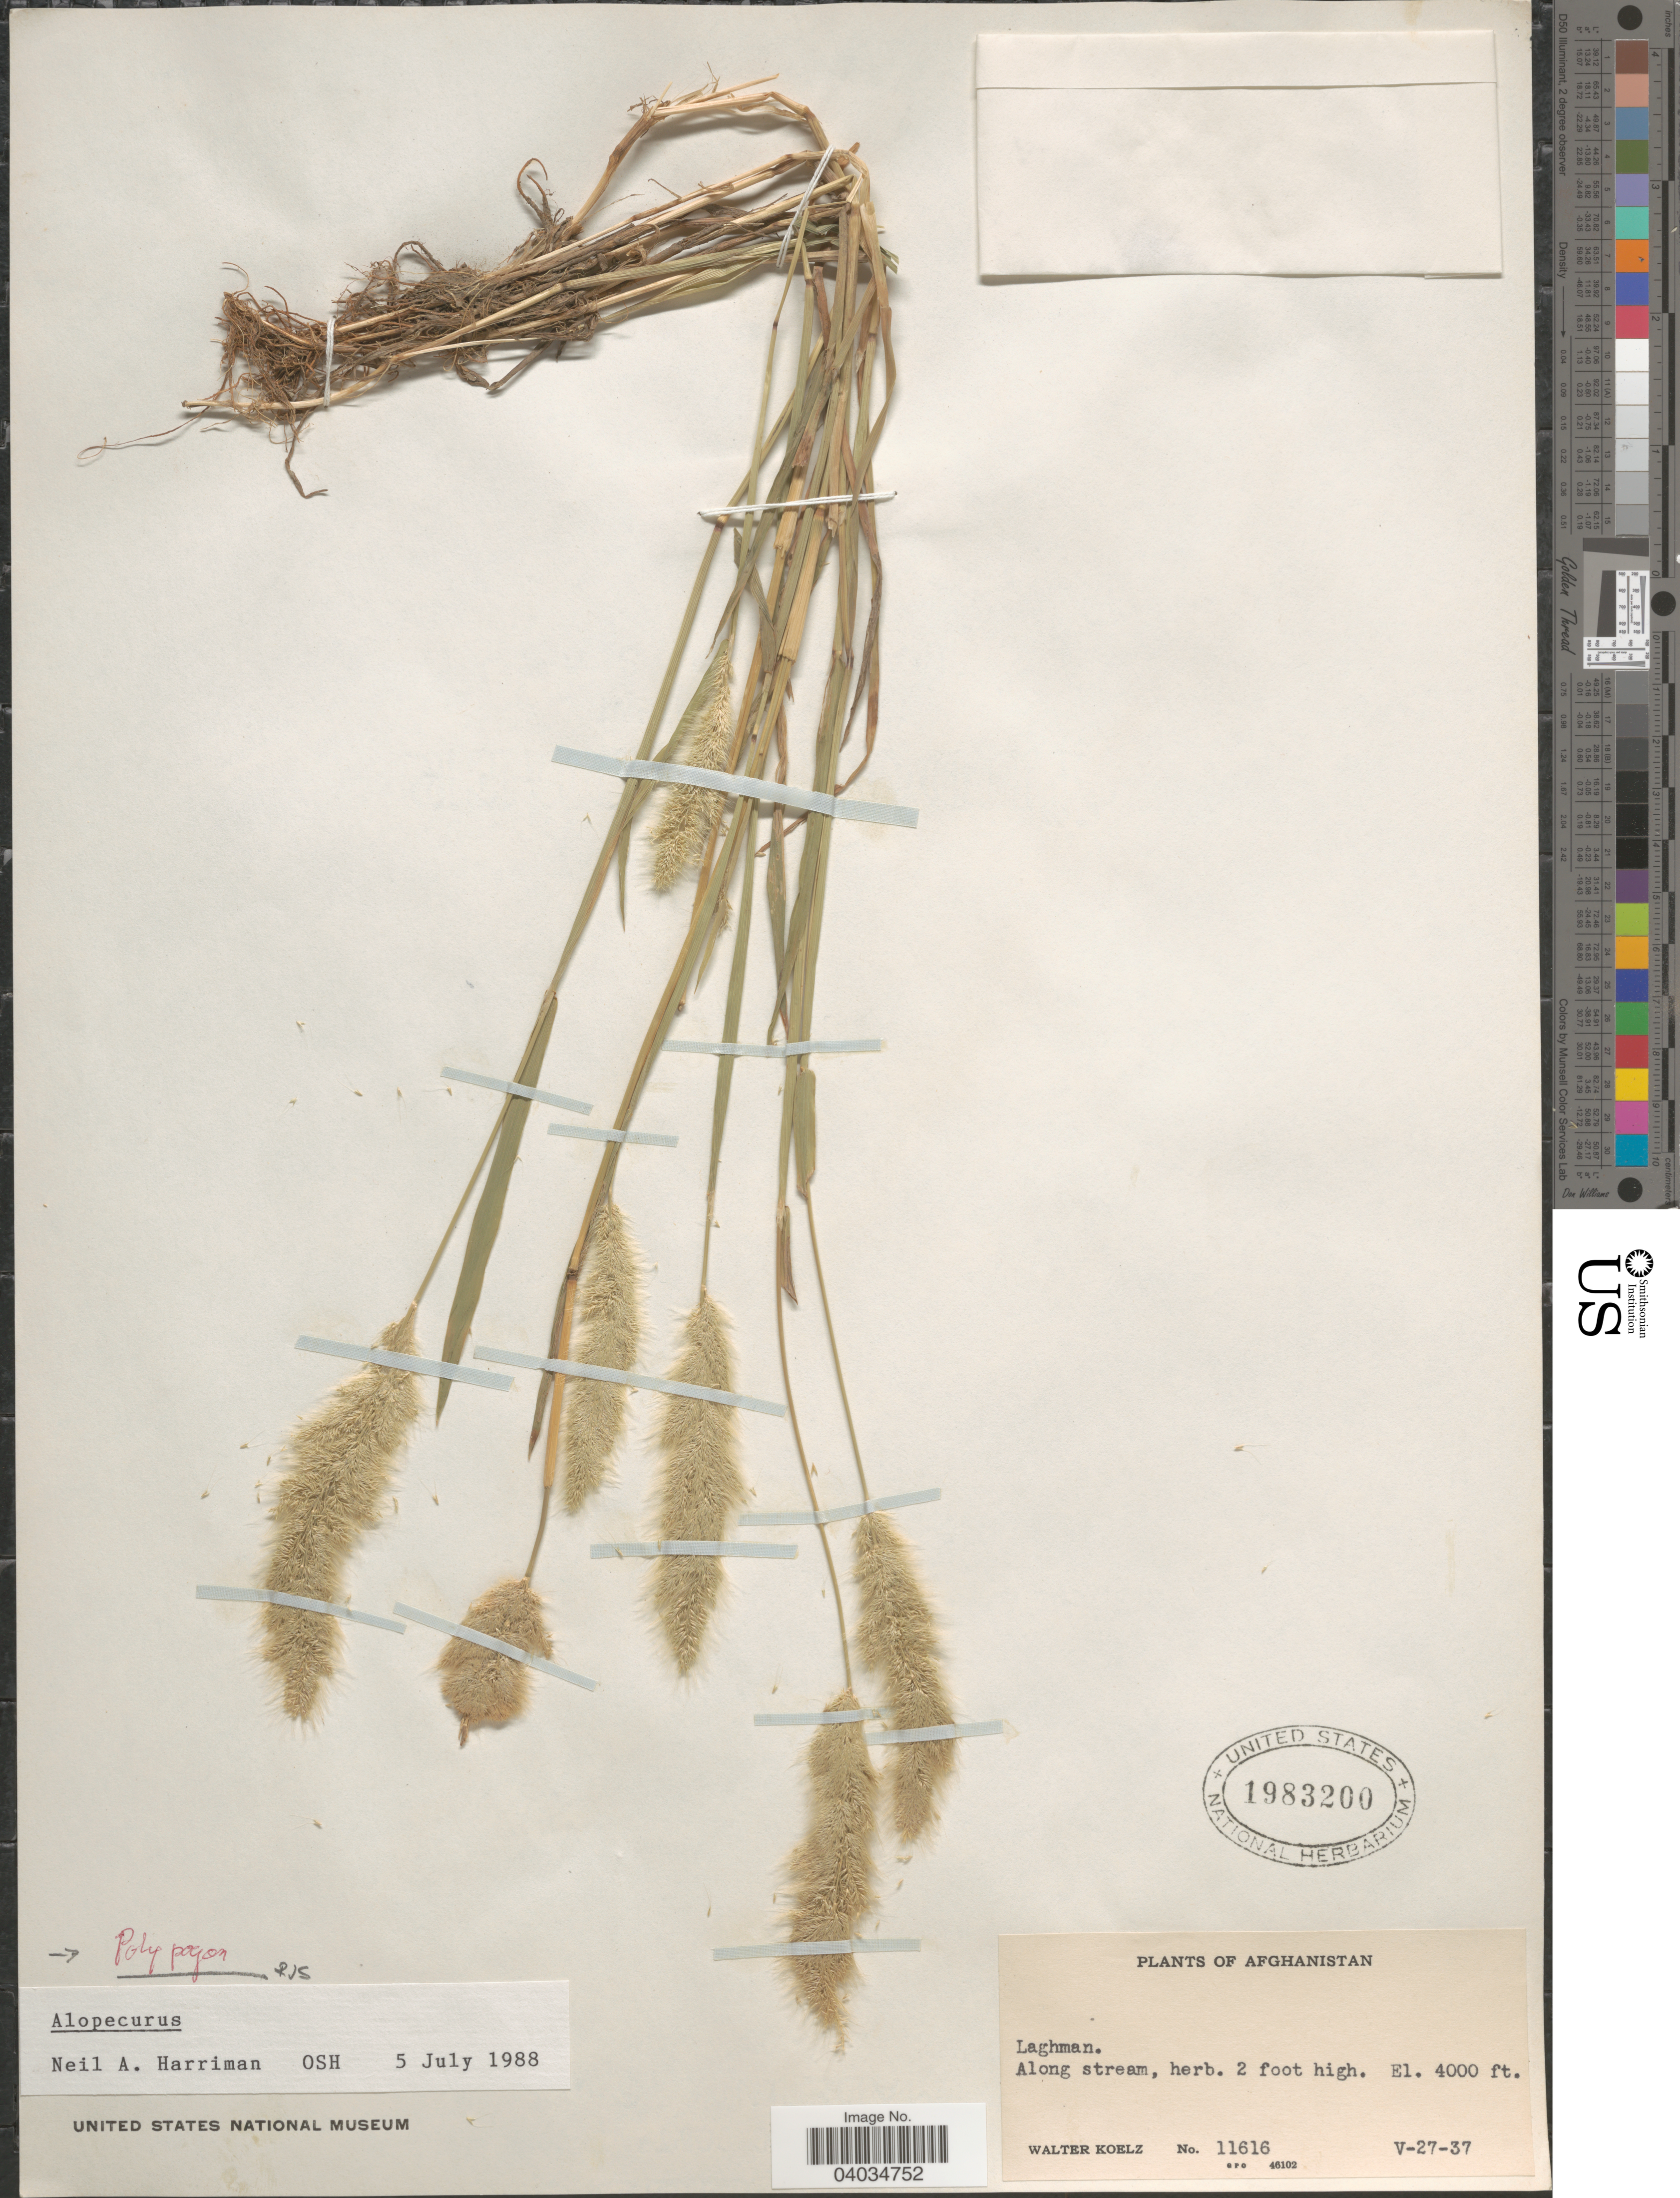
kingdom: Plantae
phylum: Tracheophyta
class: Liliopsida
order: Poales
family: Poaceae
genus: Polypogon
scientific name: Polypogon sp.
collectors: W. N. Koelz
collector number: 11616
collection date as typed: Transcribed d/m/y: 27/5/37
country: Afghanistan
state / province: Laghman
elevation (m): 1219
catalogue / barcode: US 1983200